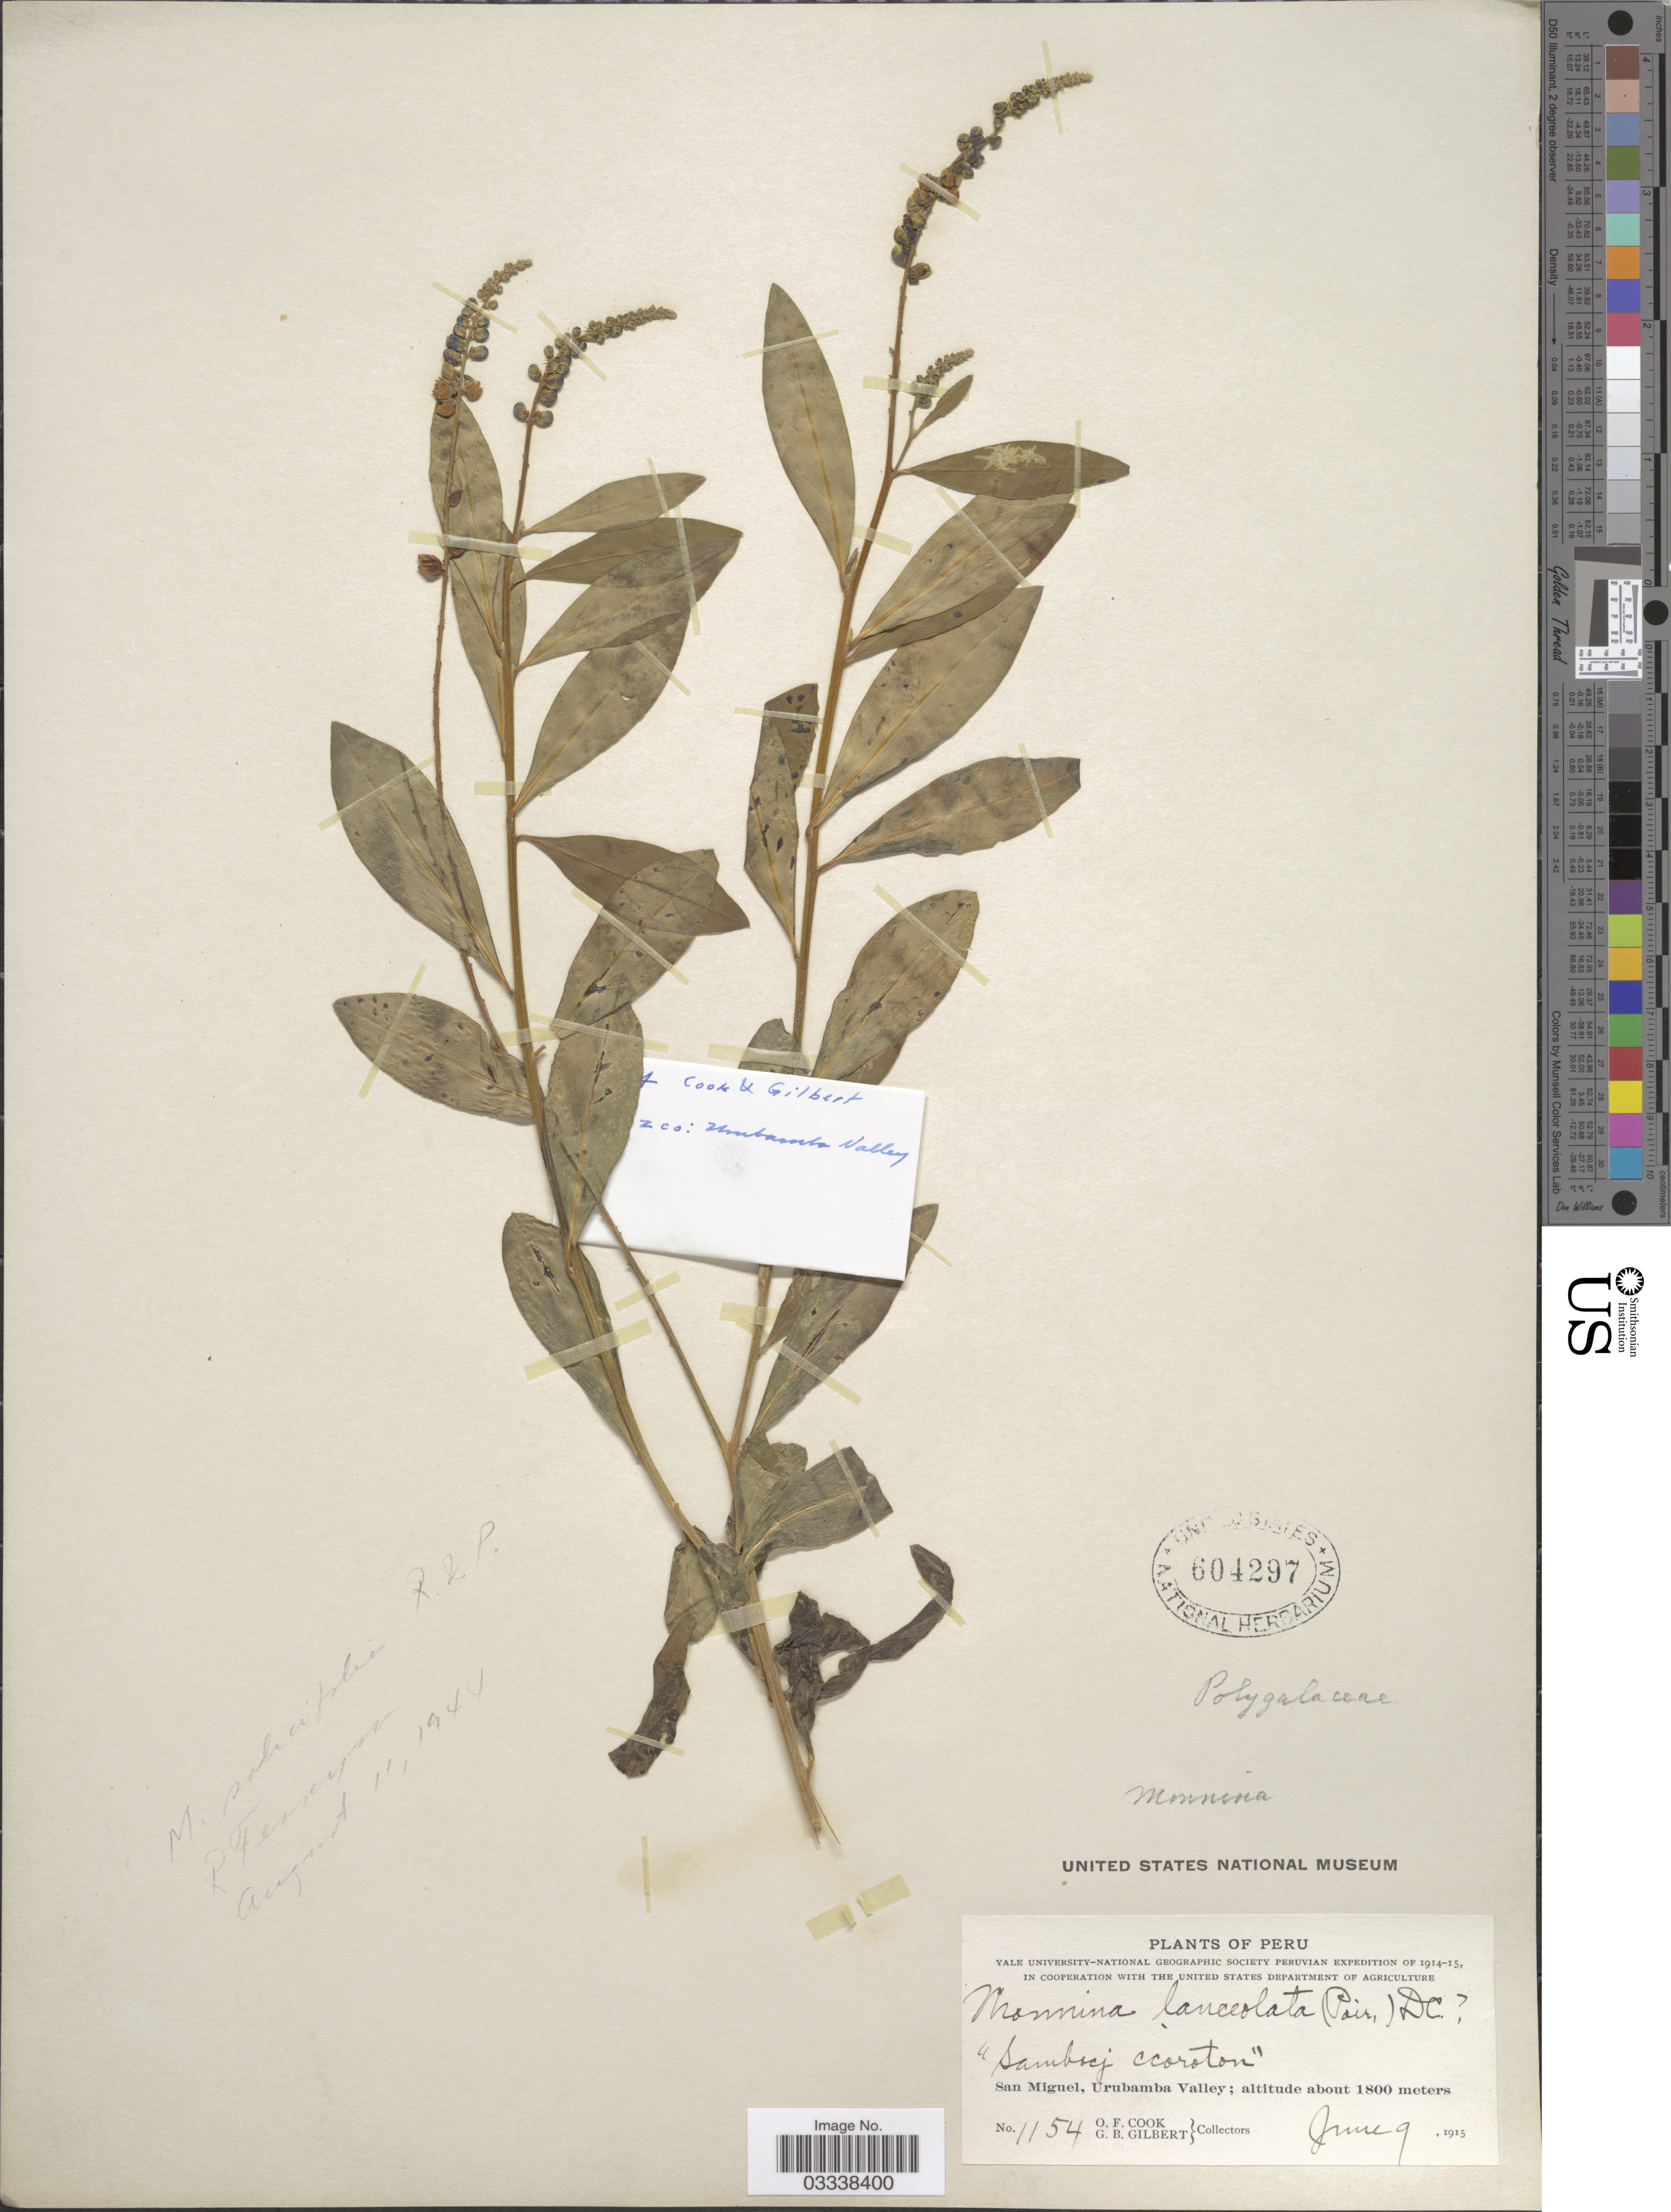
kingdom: Plantae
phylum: Tracheophyta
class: Magnoliopsida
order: Fabales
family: Polygalaceae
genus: Monnina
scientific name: Monnina salicifolia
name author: Ruiz & Pav.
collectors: O. F. Cook & G. B. Gilbert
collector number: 1154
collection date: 1915-06-09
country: Peru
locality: San Miguel, Urubamba Valley.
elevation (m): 1800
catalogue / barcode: US 604297